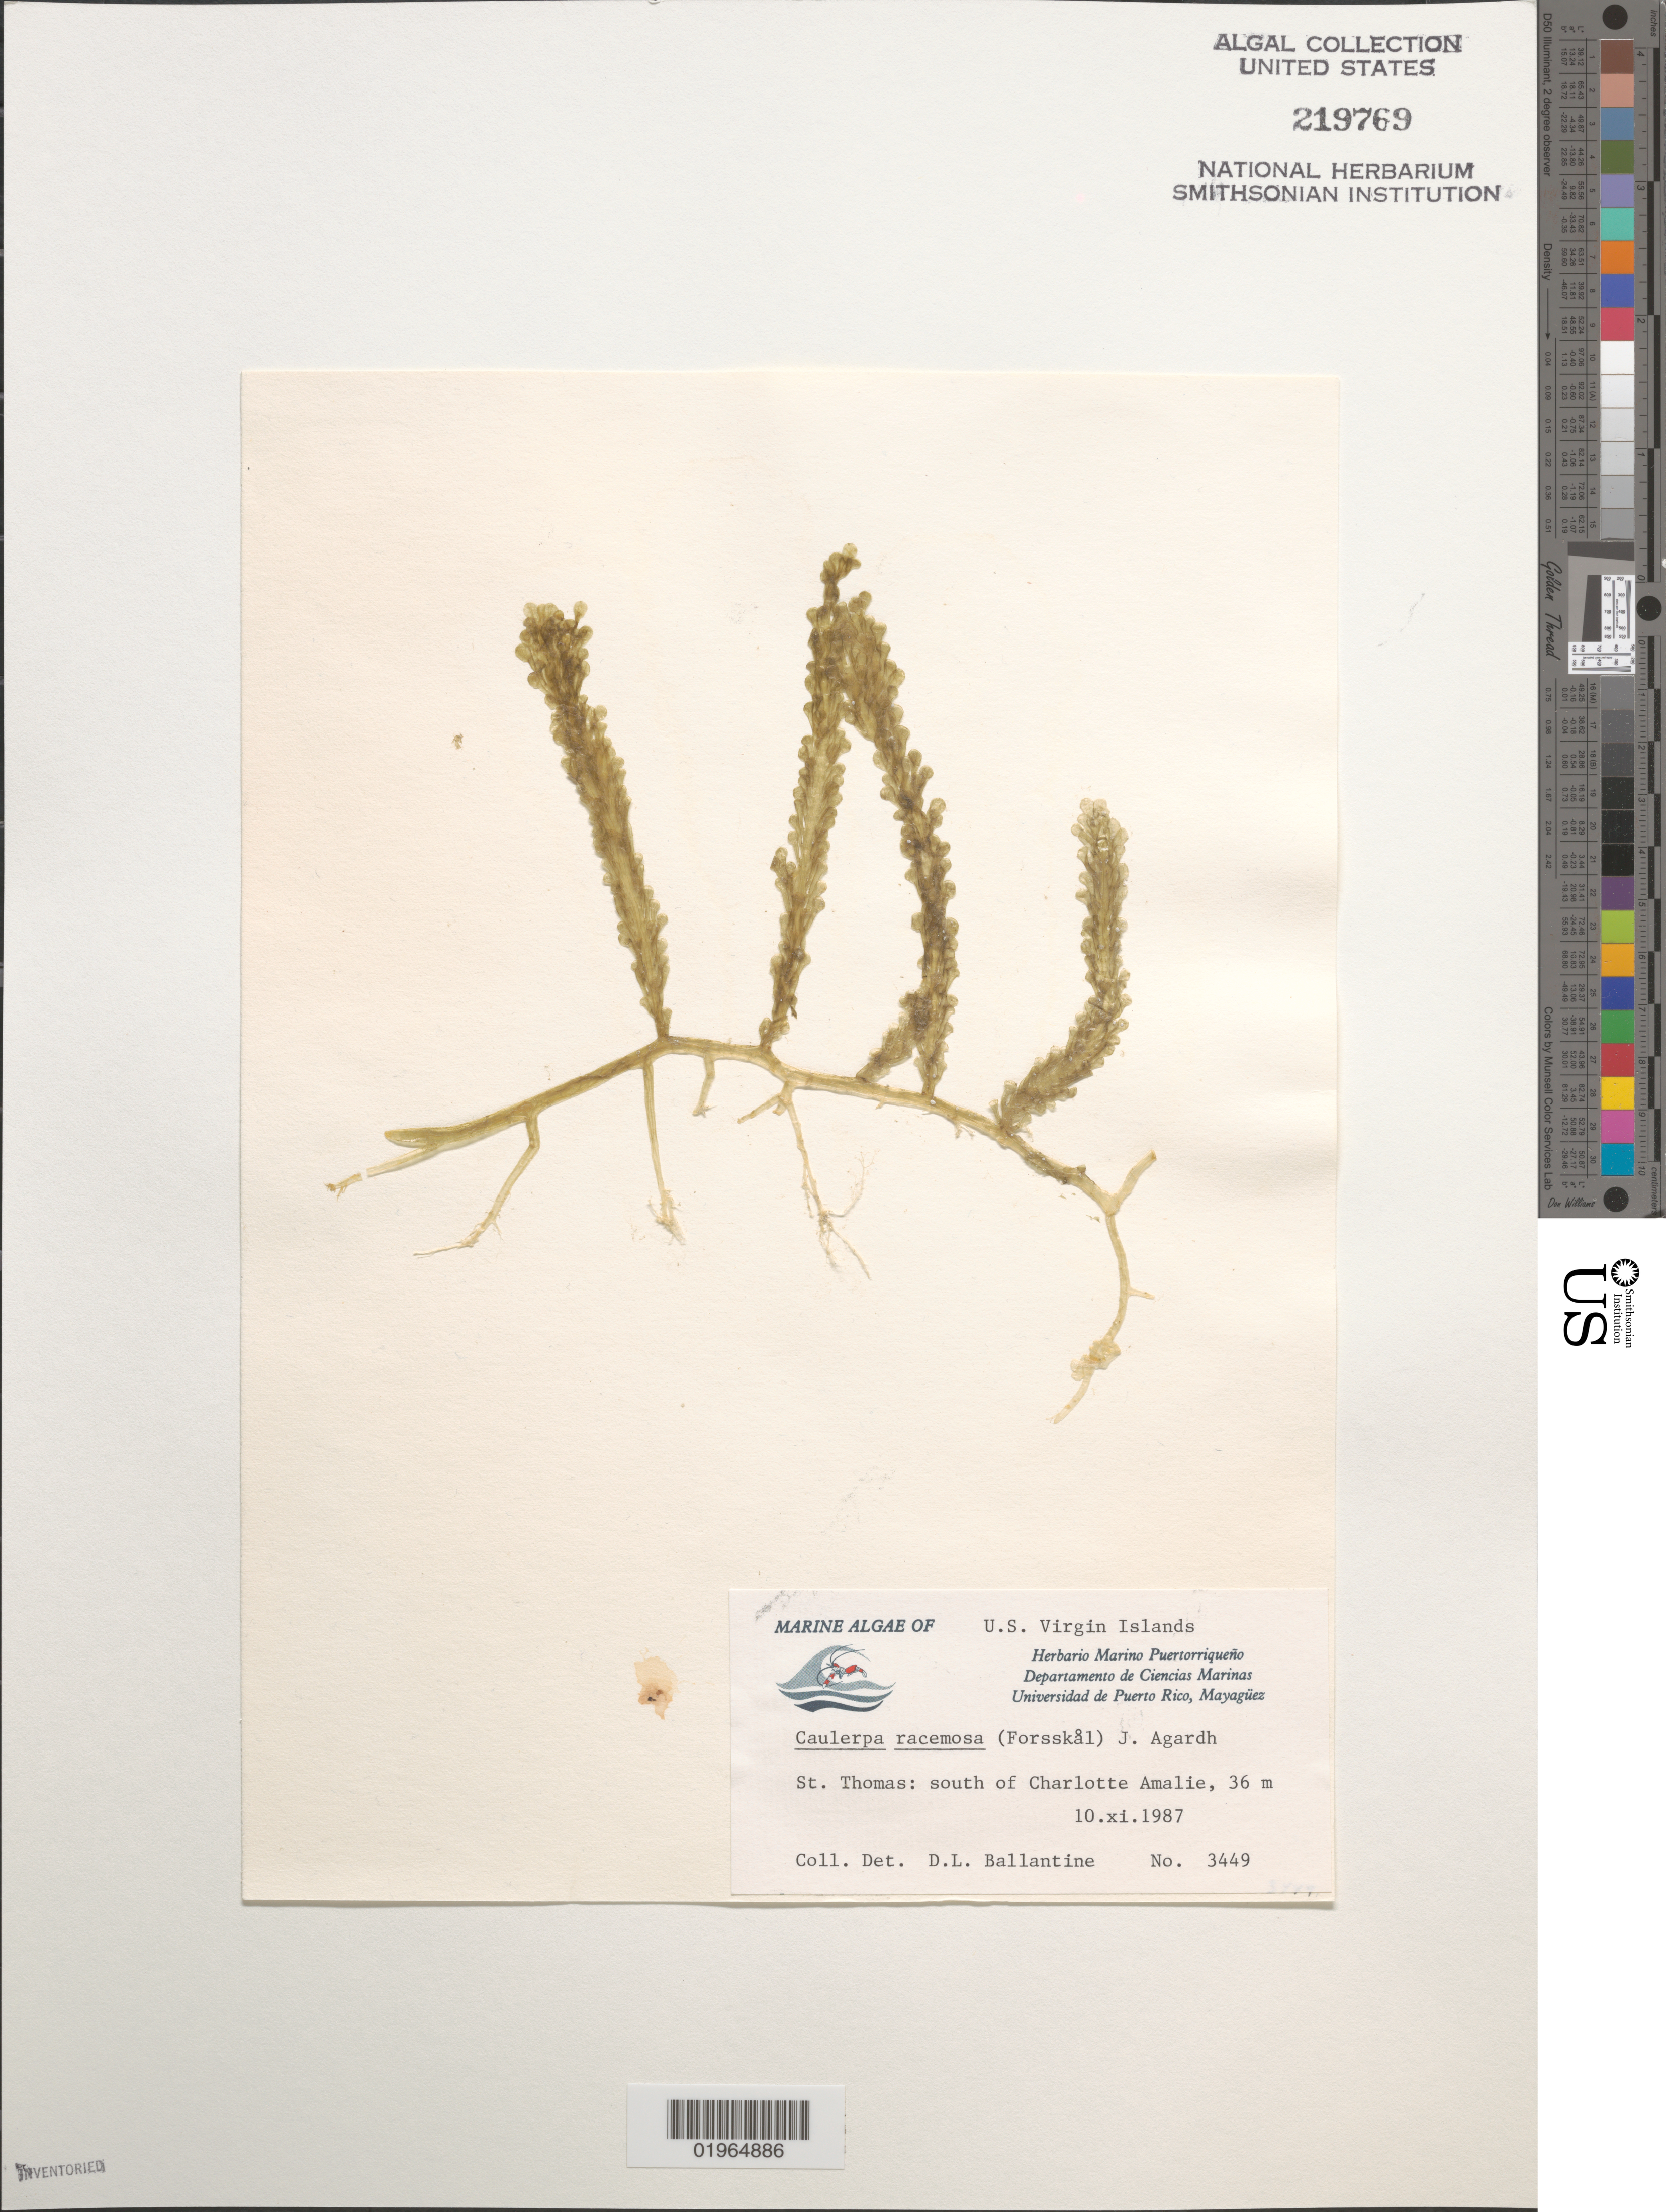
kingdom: Plantae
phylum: Chlorophyta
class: Ulvophyceae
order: Bryopsidales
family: Caulerpaceae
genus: Caulerpa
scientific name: Caulerpa racemosa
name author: (Forssk.) J. Agardh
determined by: Ballantine, D. L.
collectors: D.L. Ballantine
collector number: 3449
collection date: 1987-11-10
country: U.S. Virgin Islands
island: St. Thomas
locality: South of Charlotte Amalie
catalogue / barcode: US 219769